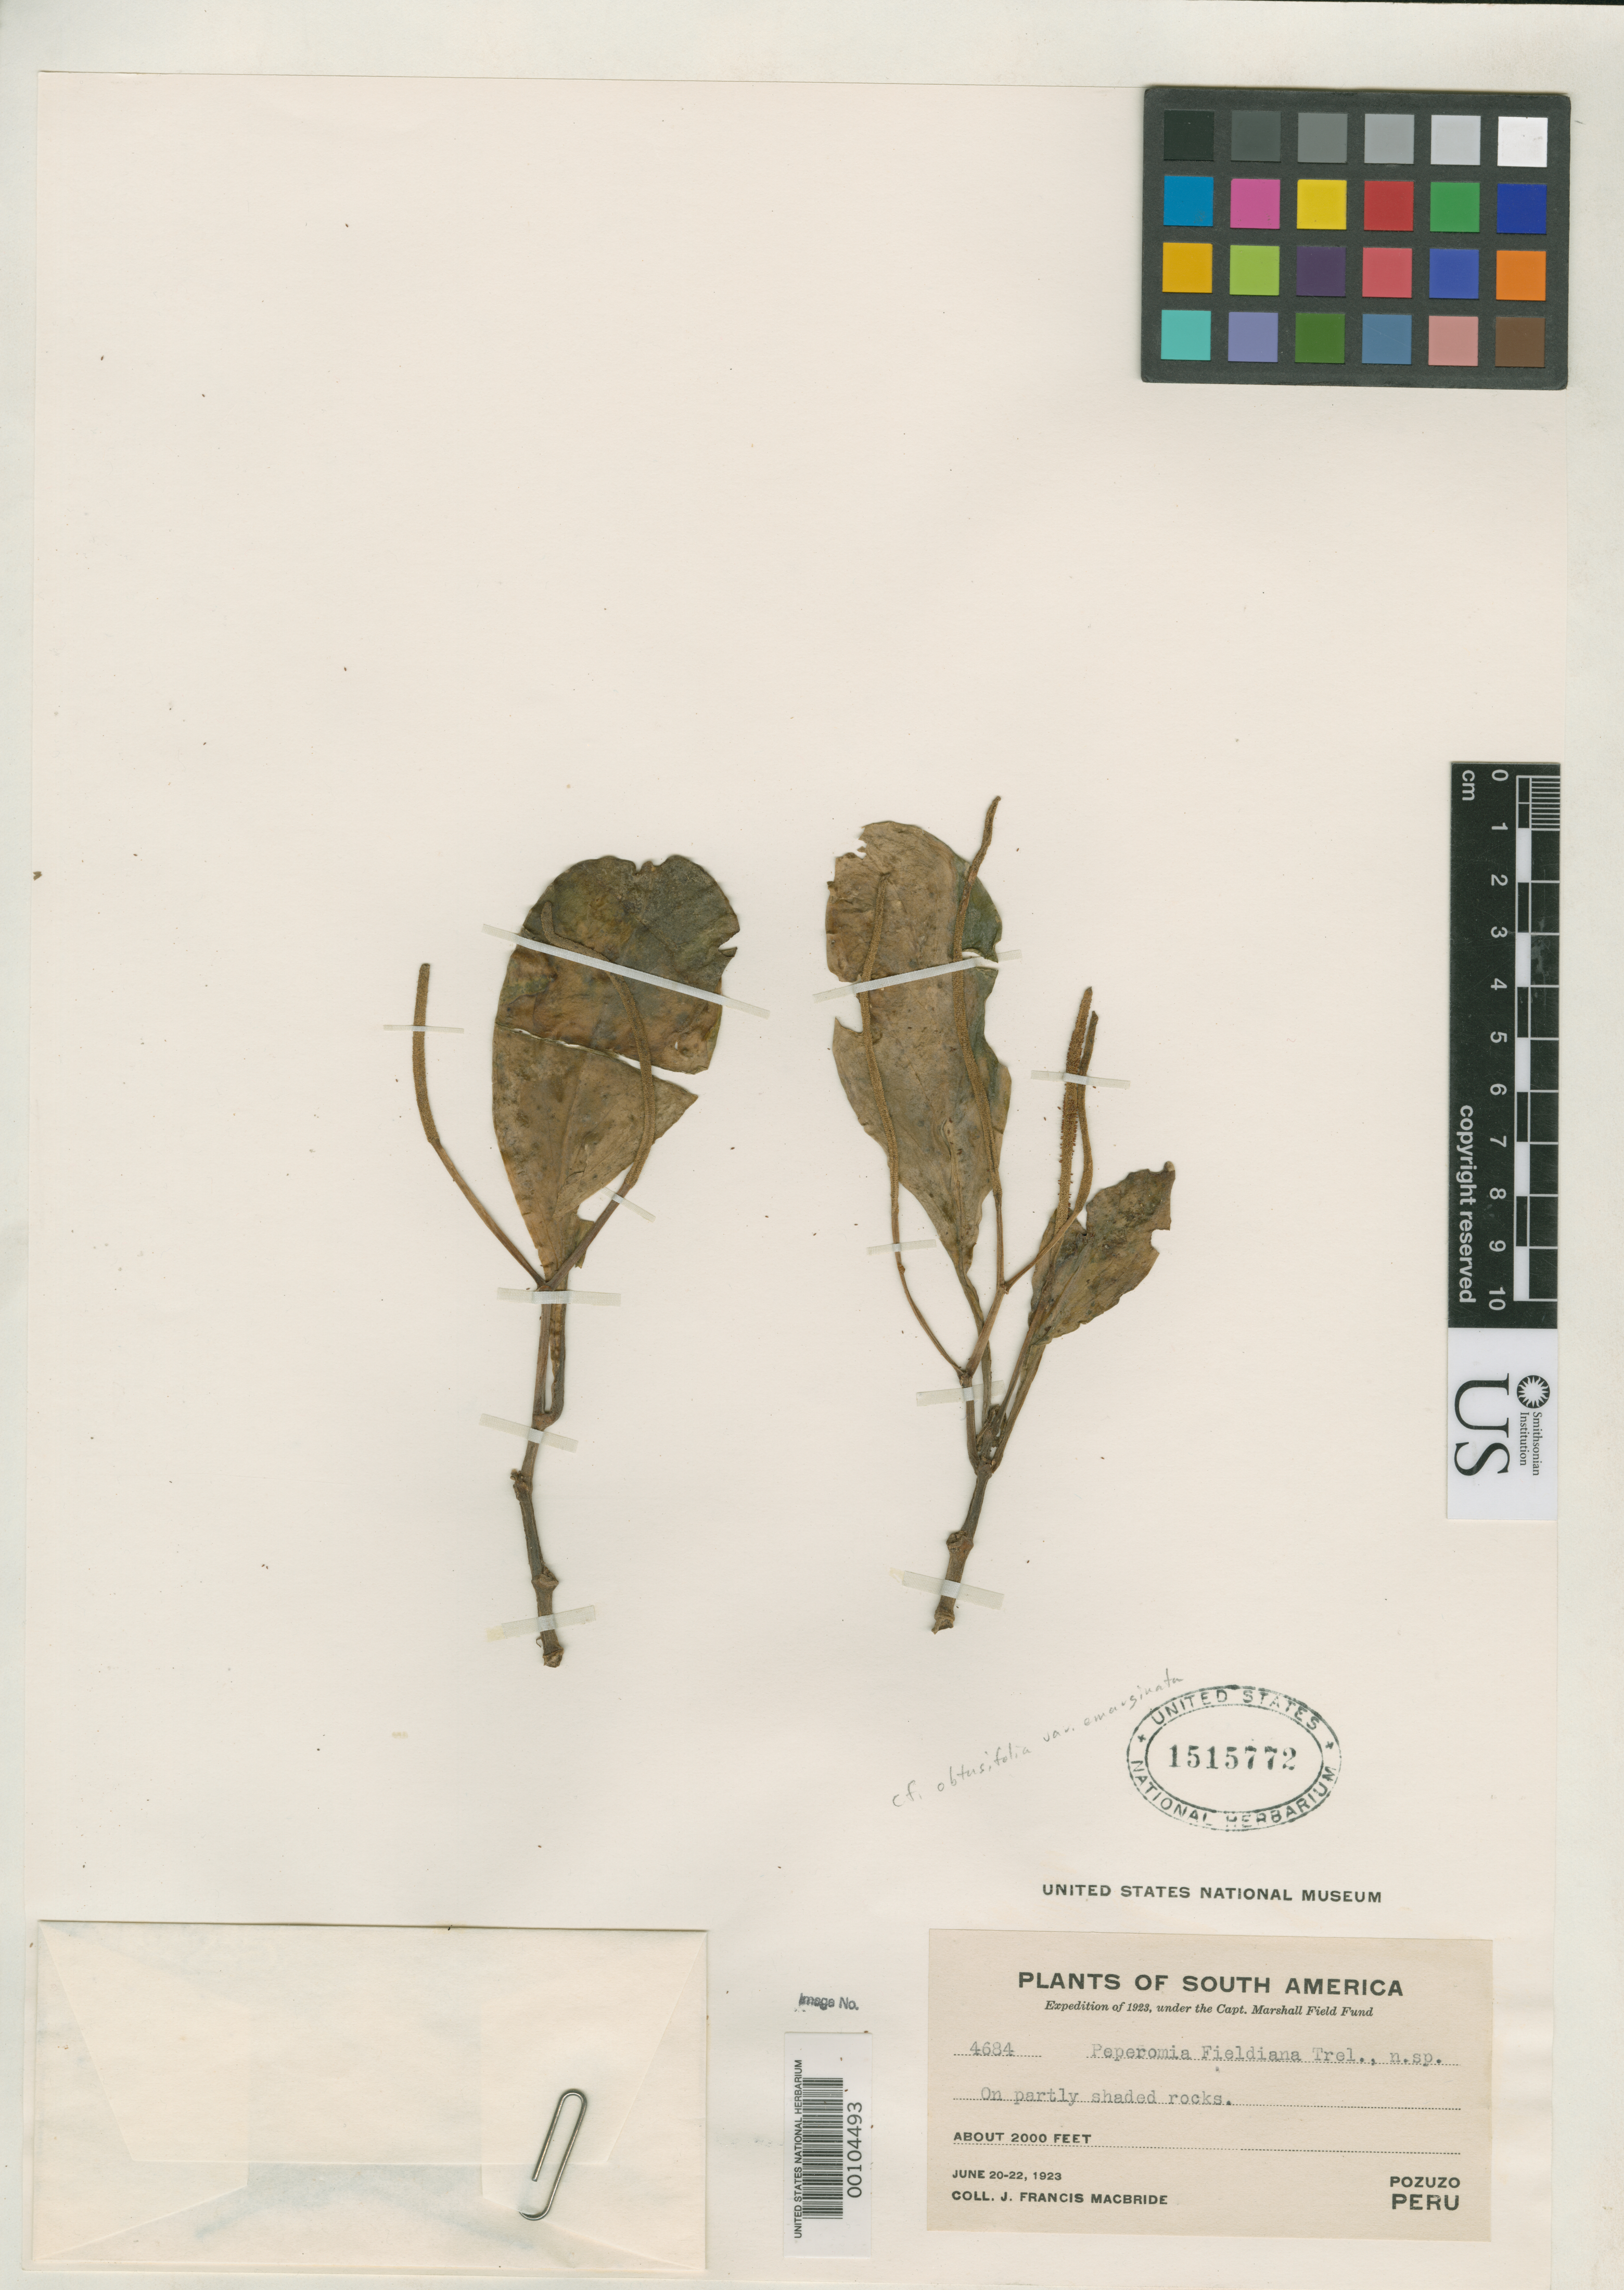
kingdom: Plantae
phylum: Tracheophyta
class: Magnoliopsida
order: Piperales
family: Piperaceae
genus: Peperomia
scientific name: Peperomia fieldiana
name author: Trel. in J.F. Macbr.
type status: Isotype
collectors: J. F. Macbride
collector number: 4684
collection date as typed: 20 Jun 1923 to 22 Jun 1923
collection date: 1923-06-20/1923-06-22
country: Peru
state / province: Pasco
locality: Posuso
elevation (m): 610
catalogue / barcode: US 1515772